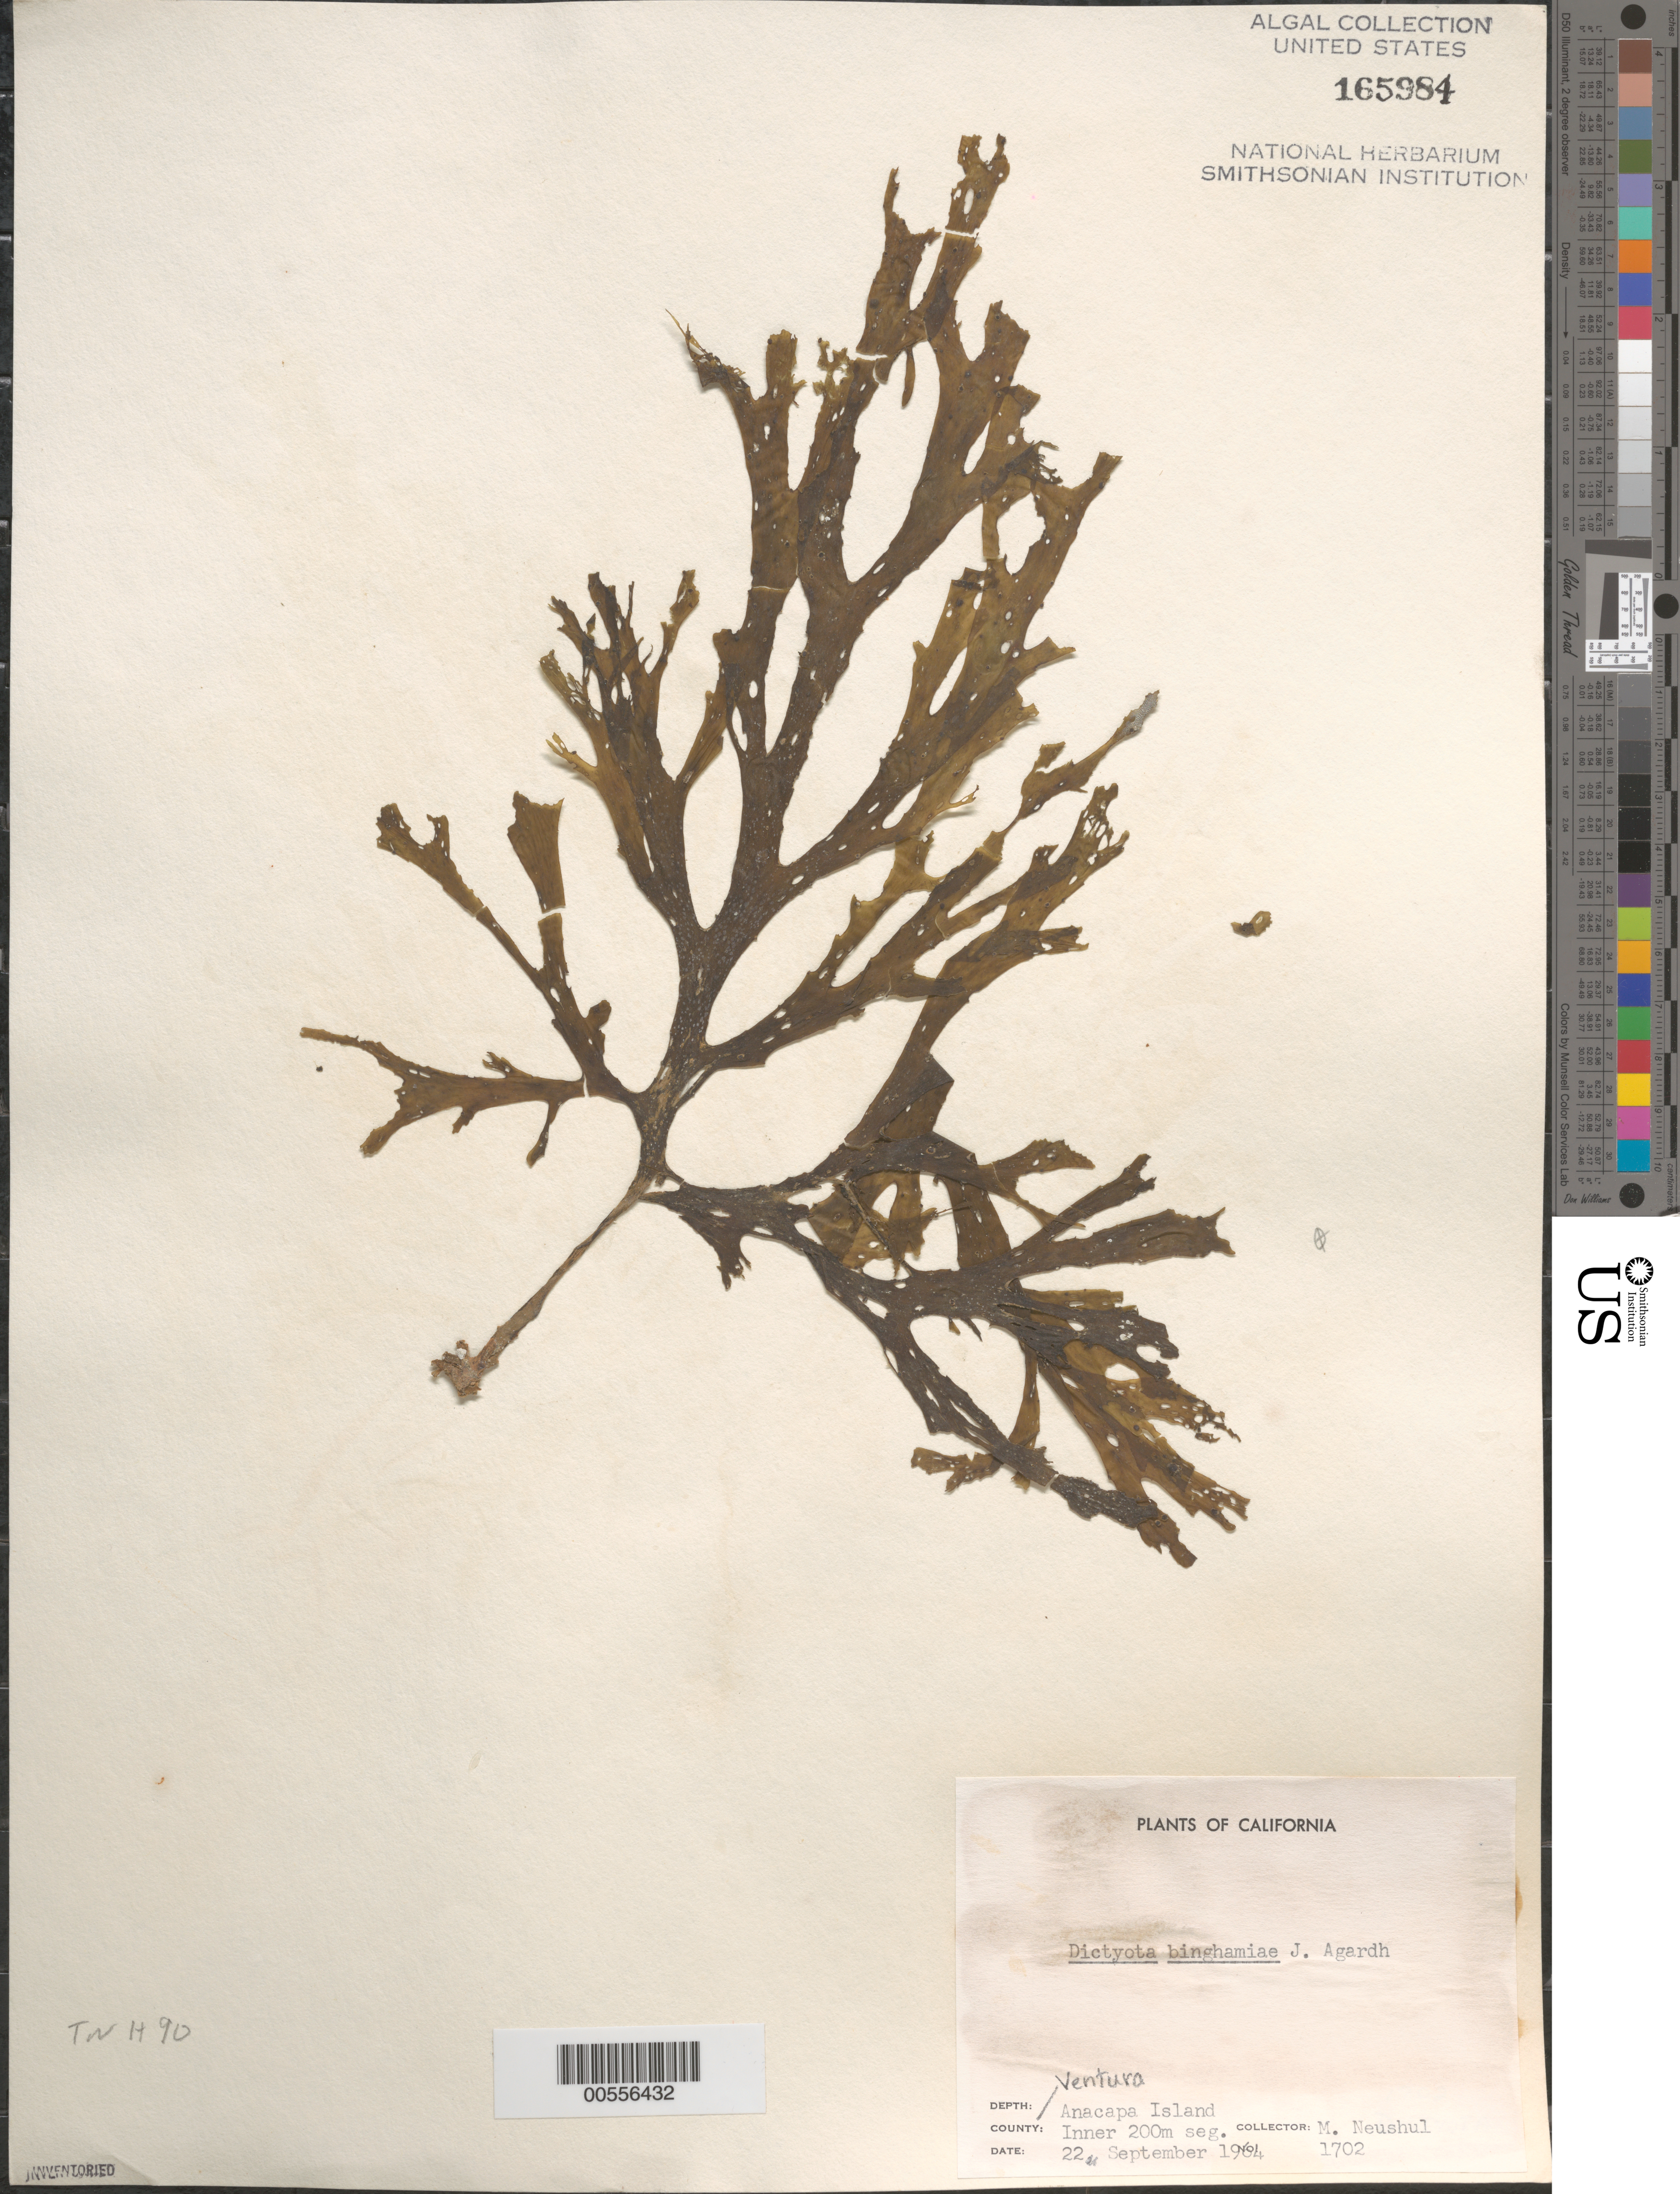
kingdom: Chromista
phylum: Ochrophyta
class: Phaeophyceae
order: Dictyotales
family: Dictyotaceae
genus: Dictyota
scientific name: Dictyota binghamiae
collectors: M. Neushul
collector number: Neushul 1702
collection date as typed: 22 Sep 1964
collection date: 1964-09-22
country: United States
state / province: California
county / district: Ventura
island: Anacapa Island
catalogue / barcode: US 165984